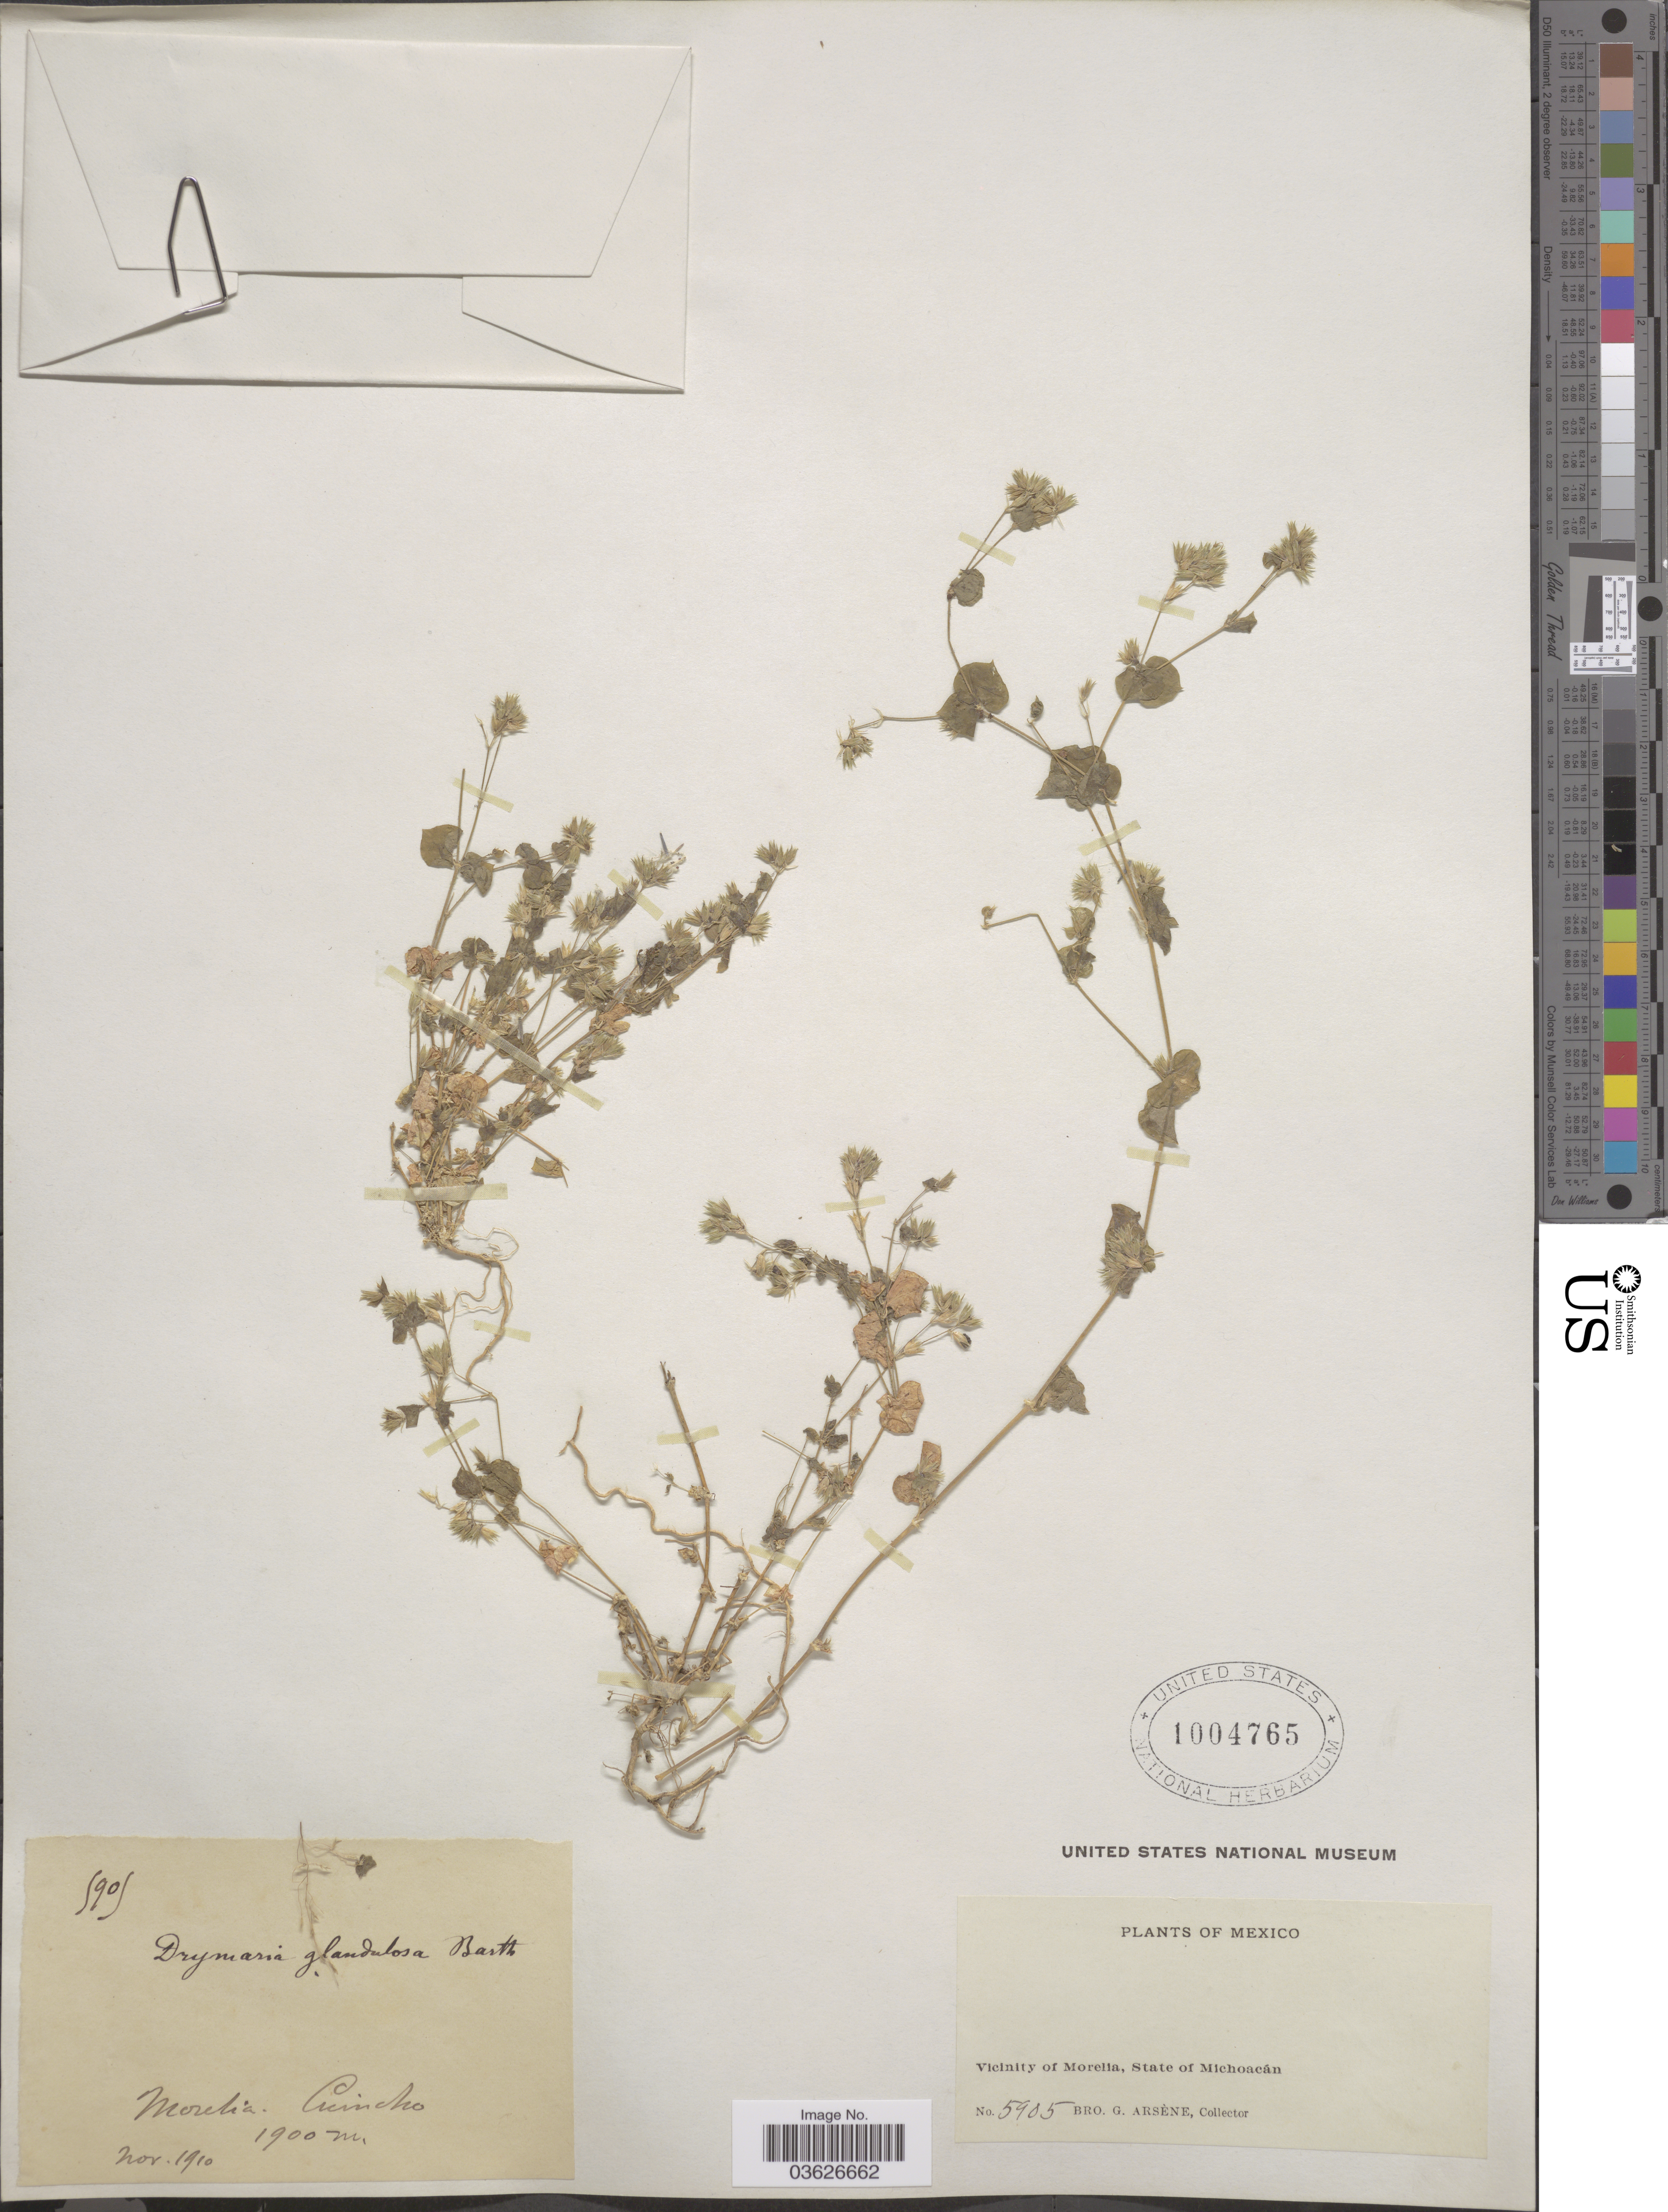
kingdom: Plantae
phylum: Tracheophyta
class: Magnoliopsida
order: Caryophyllales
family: Caryophyllaceae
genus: Drymaria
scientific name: Drymaria glandulosa var. fendleri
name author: (S. Watson) Fosberg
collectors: Bro. G. Arsène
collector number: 5905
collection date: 1910-11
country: Mexico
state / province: Michoacán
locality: Vicinity of Morelia. Cuincho.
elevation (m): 1900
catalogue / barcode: US 1004765